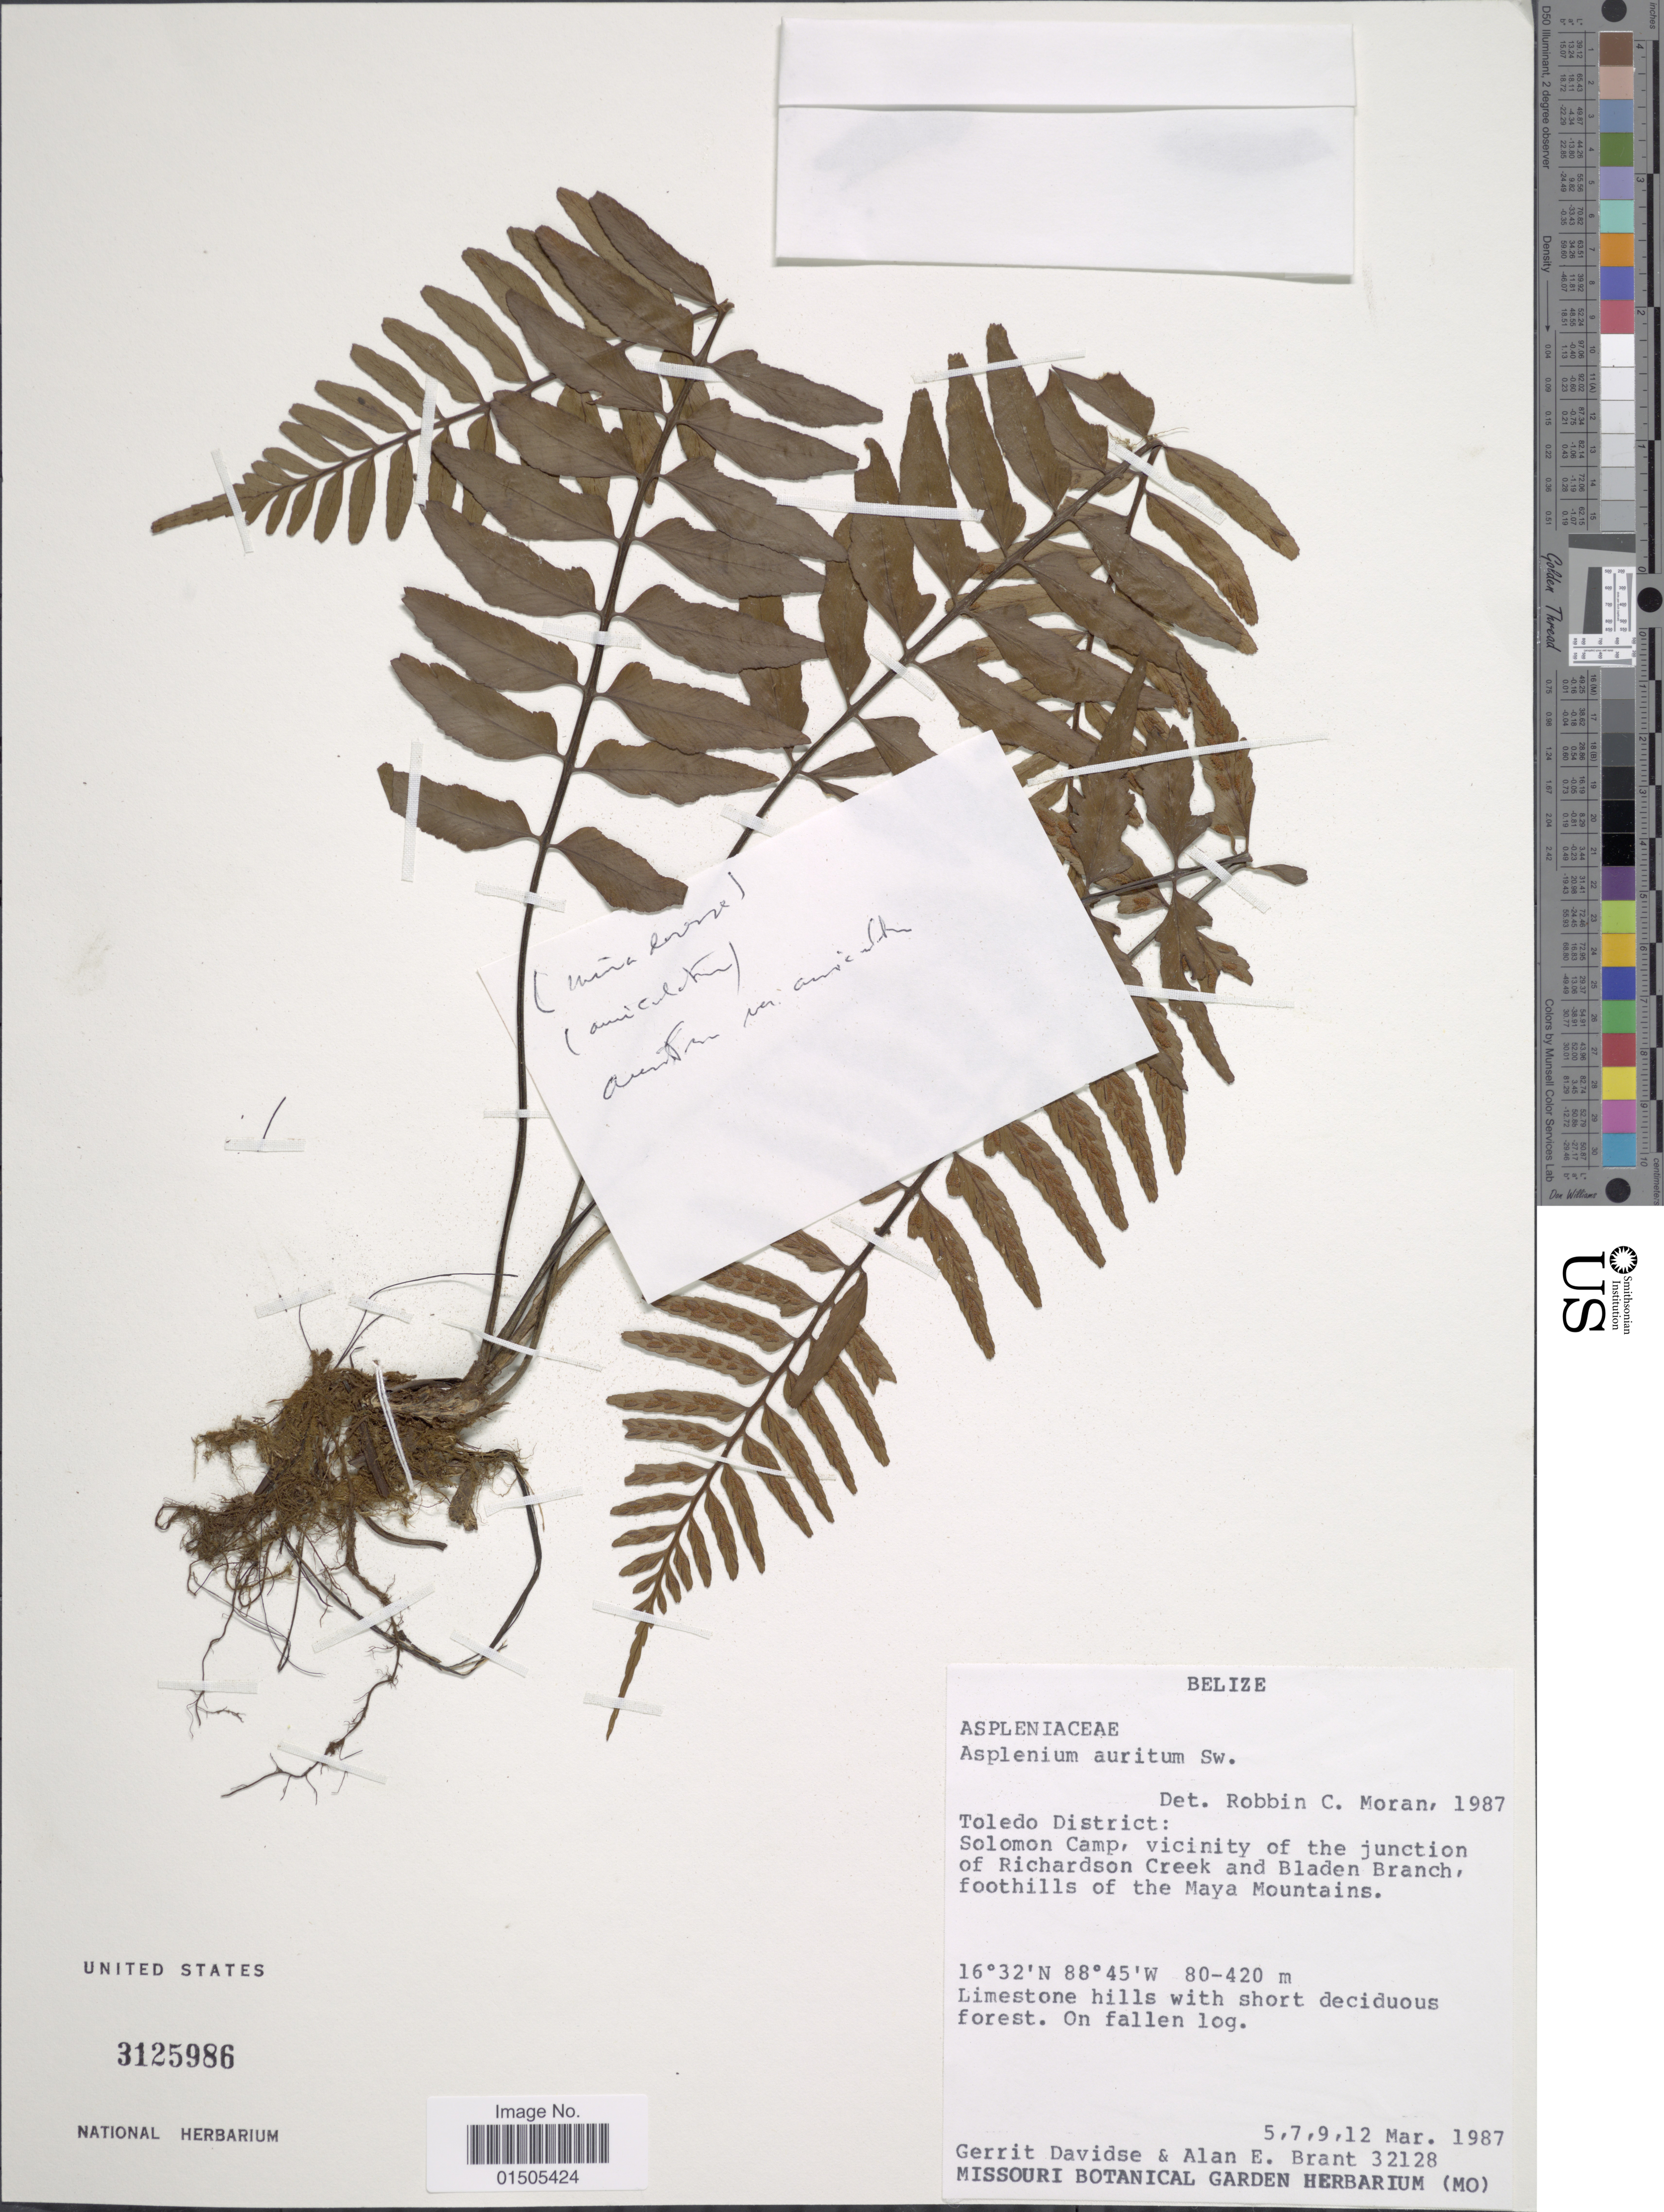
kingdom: Plantae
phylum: Tracheophyta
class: Polypodiopsida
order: Polypodiales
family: Aspleniaceae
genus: Asplenium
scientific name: Asplenium auritum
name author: Sw.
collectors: G. Davidse & A. Brant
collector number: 32128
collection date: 1987-03-05/1987-03-12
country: Belize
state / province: Toledo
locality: Solomon Camp, vicinity of the junction of Richardson Creek and Bladen Branch, foothills of the Maya Mountains.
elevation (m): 80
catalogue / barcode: US 3125986